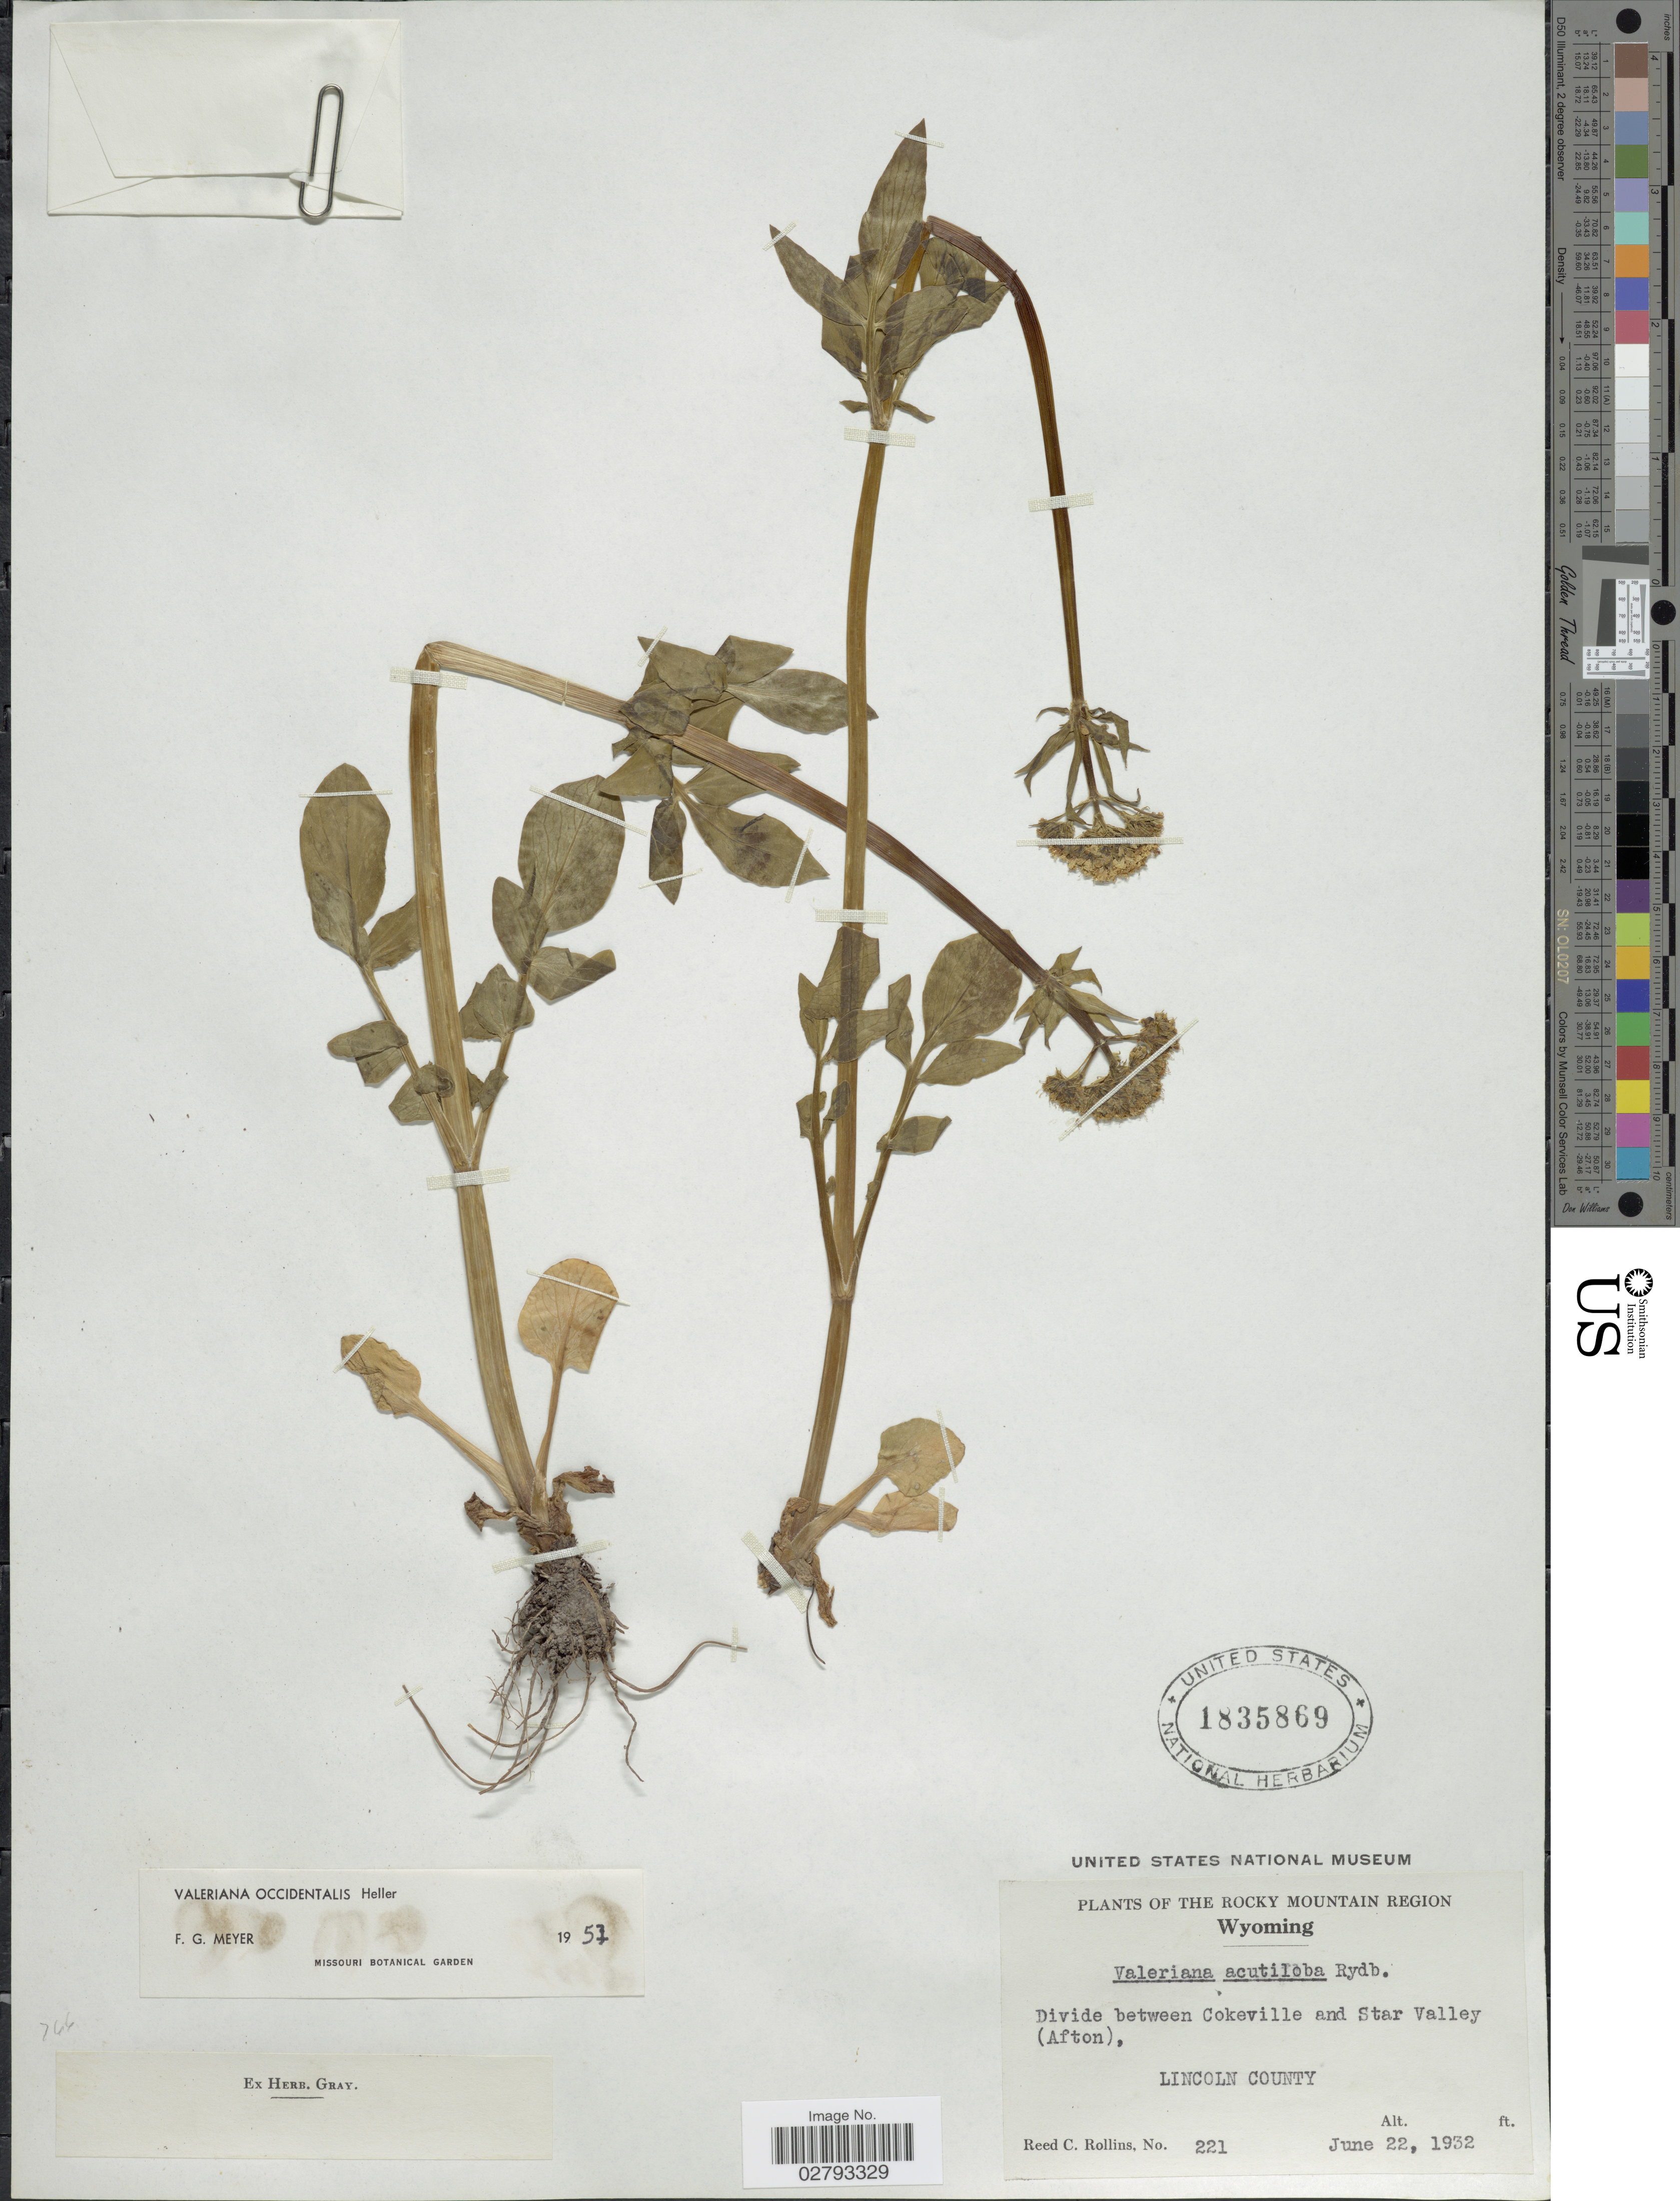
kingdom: Plantae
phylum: Tracheophyta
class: Magnoliopsida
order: Dipsacales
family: Caprifoliaceae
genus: Valeriana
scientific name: Valeriana occidentalis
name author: A. Heller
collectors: R. C. Rollins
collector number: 221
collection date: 1932-06-22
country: United States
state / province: Wyoming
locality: Rocky Mountain Region. Divide between Cokeville and Star Valley (Afton), Lincoln County.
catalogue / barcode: US 1835869